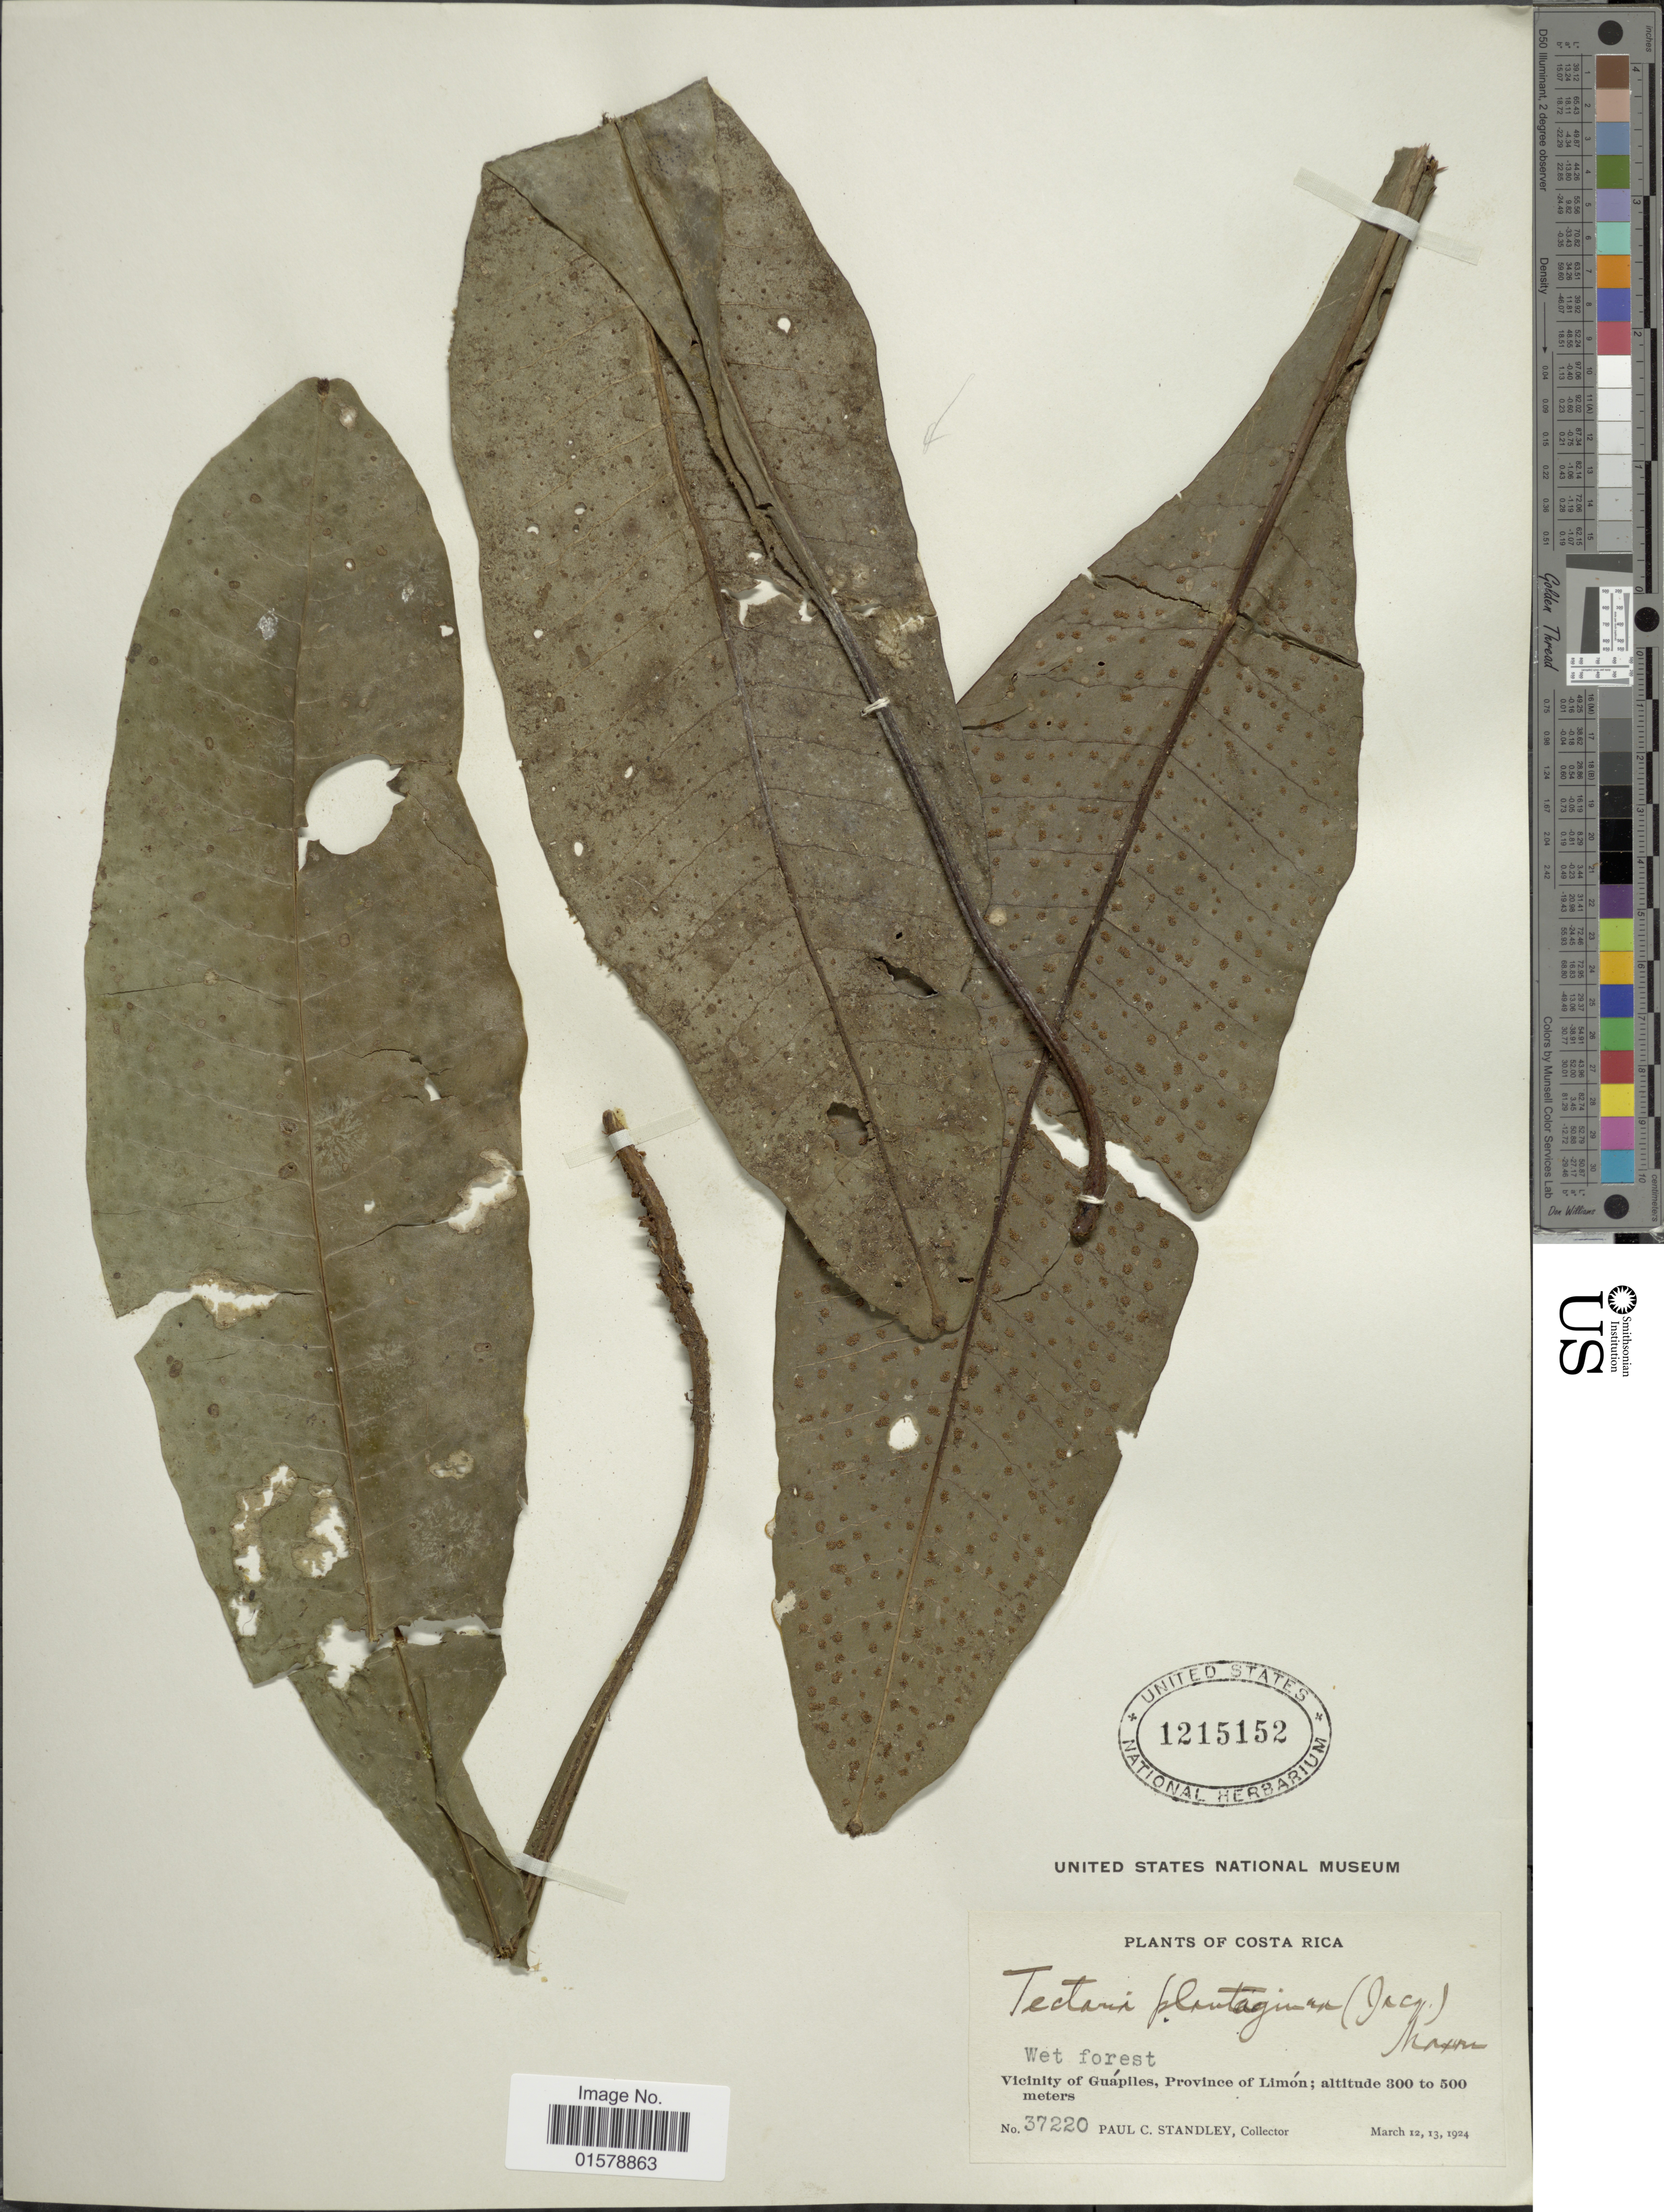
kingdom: Plantae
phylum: Tracheophyta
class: Polypodiopsida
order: Polypodiales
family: Tectariaceae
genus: Tectaria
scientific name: Tectaria plantaginea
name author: (Jacq.) Maxon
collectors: P. C. Standley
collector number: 37220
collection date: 1924-03-12/1924-03-13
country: Costa Rica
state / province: Limón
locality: Vicinity of Guapiles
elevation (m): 300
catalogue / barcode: US 1215152